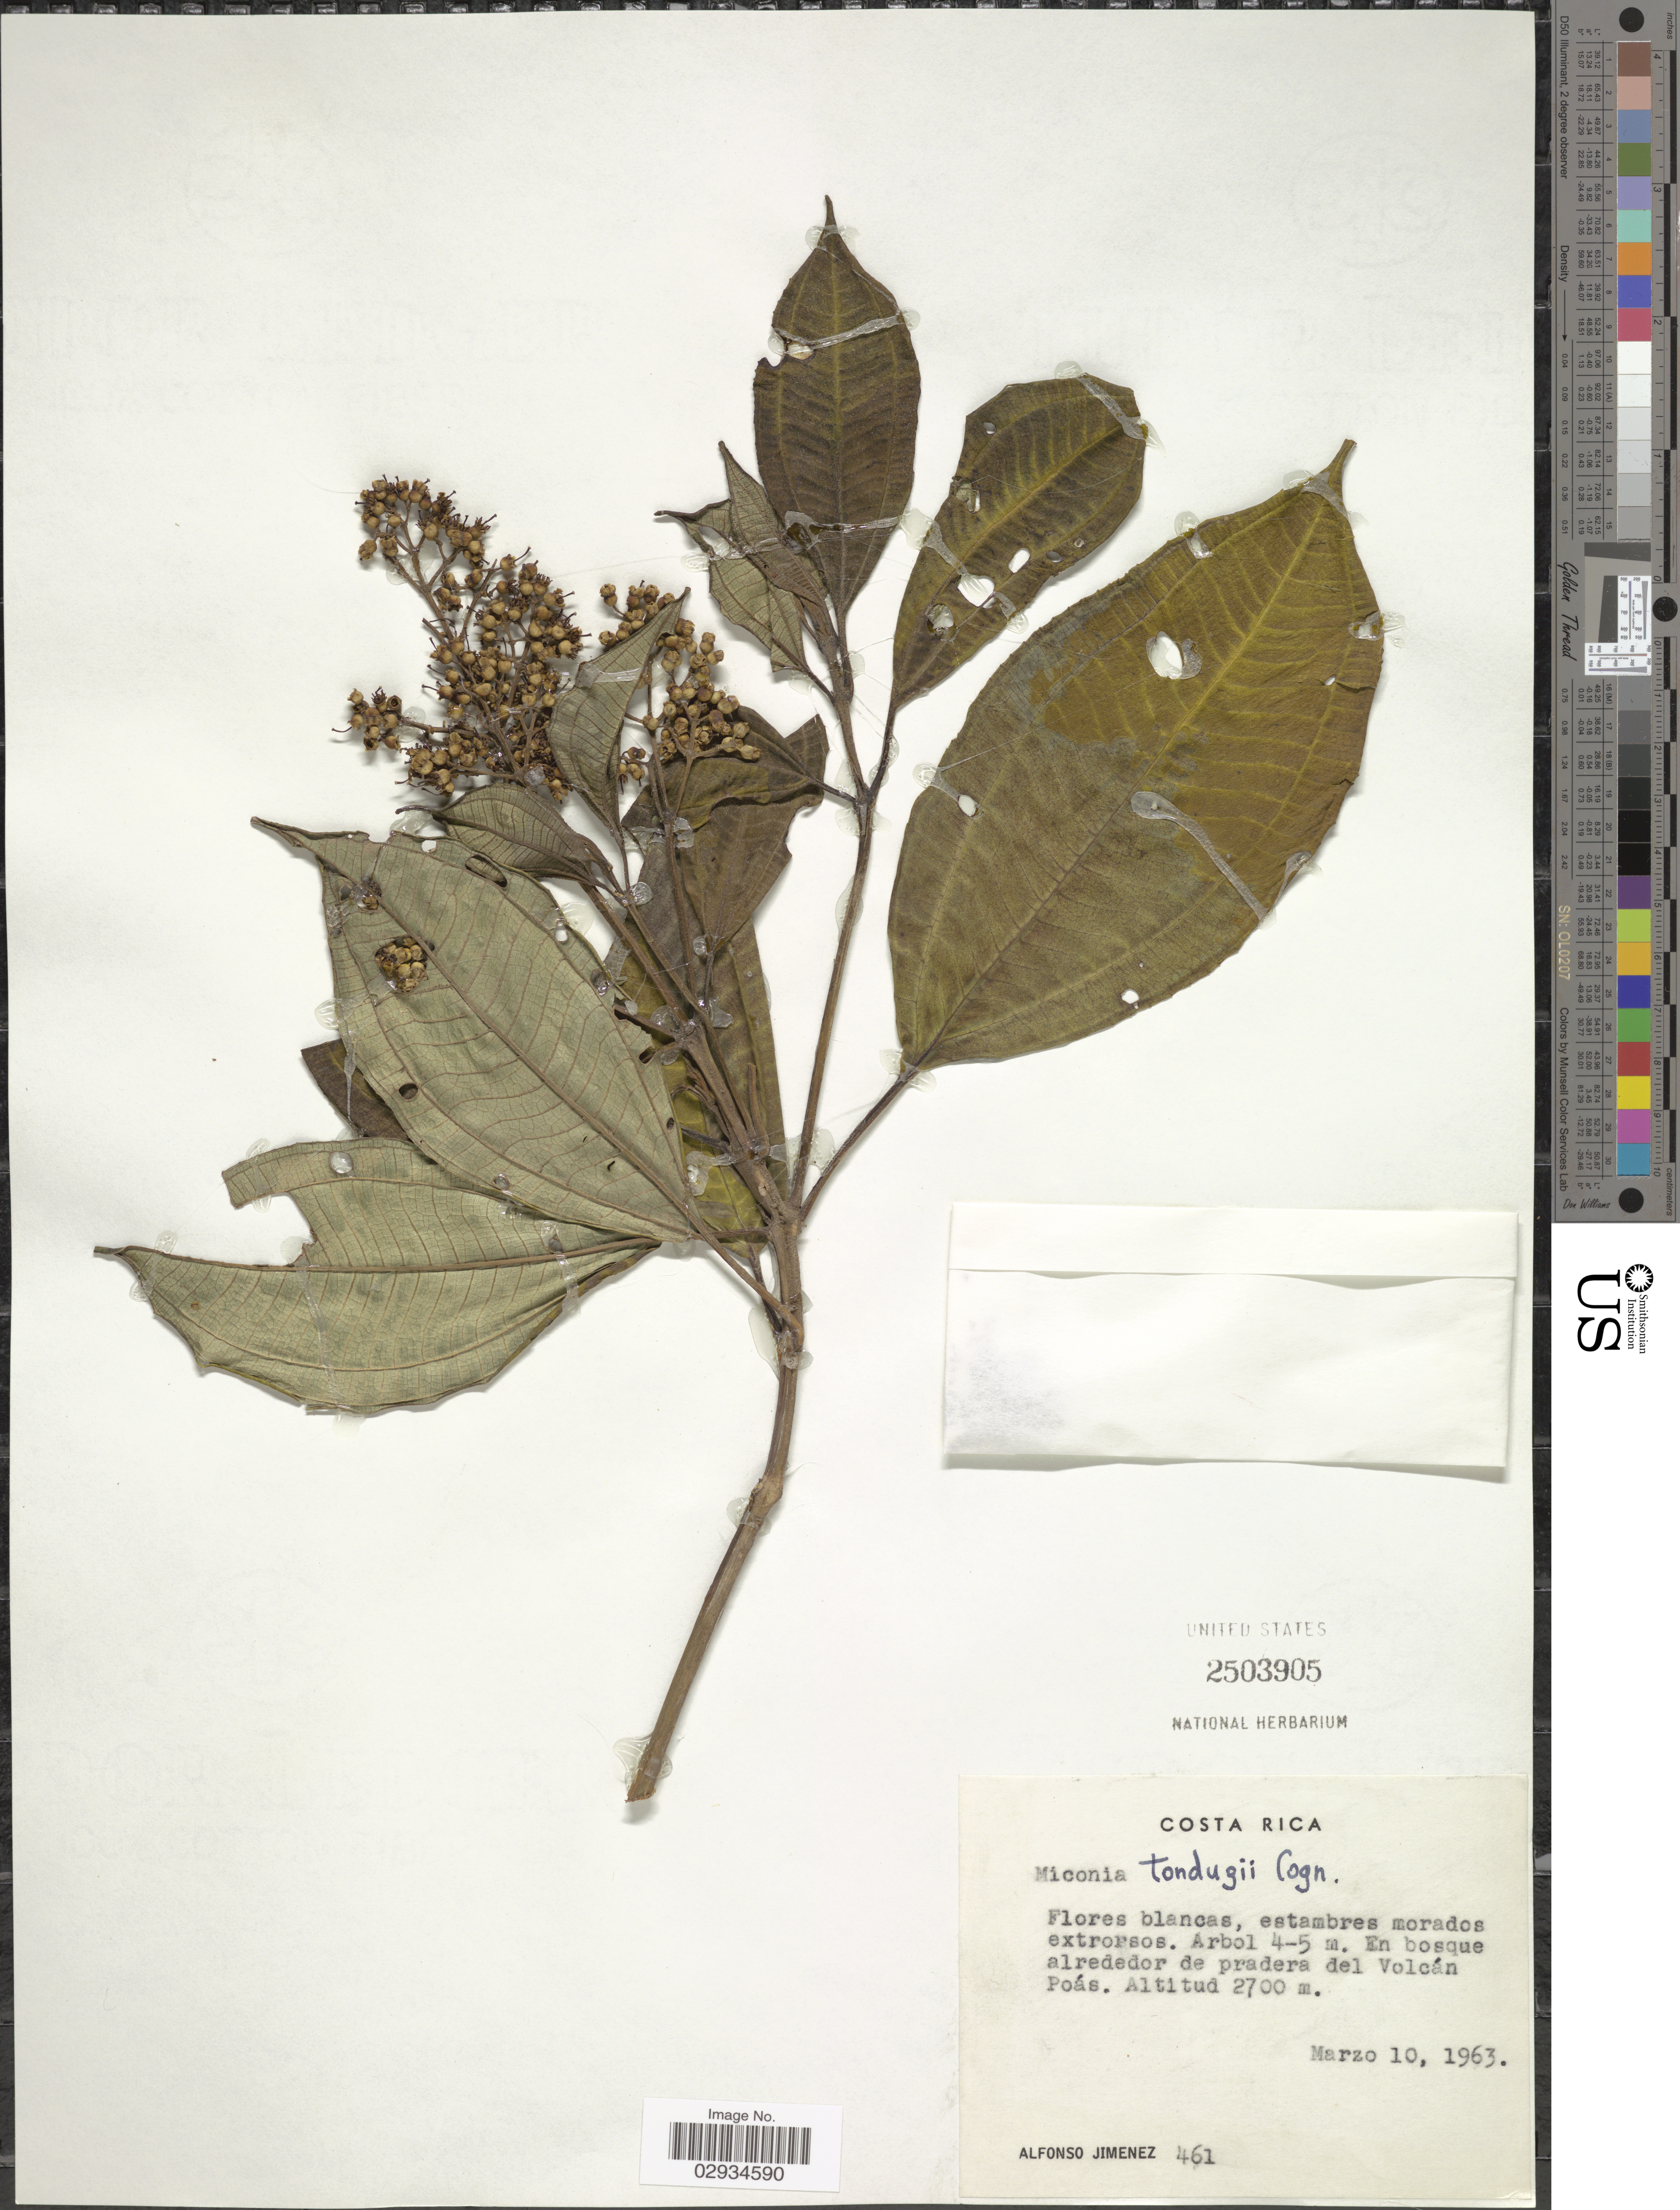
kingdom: Plantae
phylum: Tracheophyta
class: Magnoliopsida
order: Myrtales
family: Melastomataceae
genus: Miconia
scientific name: Miconia tonduzii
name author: Cogn. in A. DC.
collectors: A. Jiménez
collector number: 461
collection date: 1963-03-10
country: Costa Rica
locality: En bosque alrededor de pradera del Volcán Poás.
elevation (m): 2700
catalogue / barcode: US 2503905